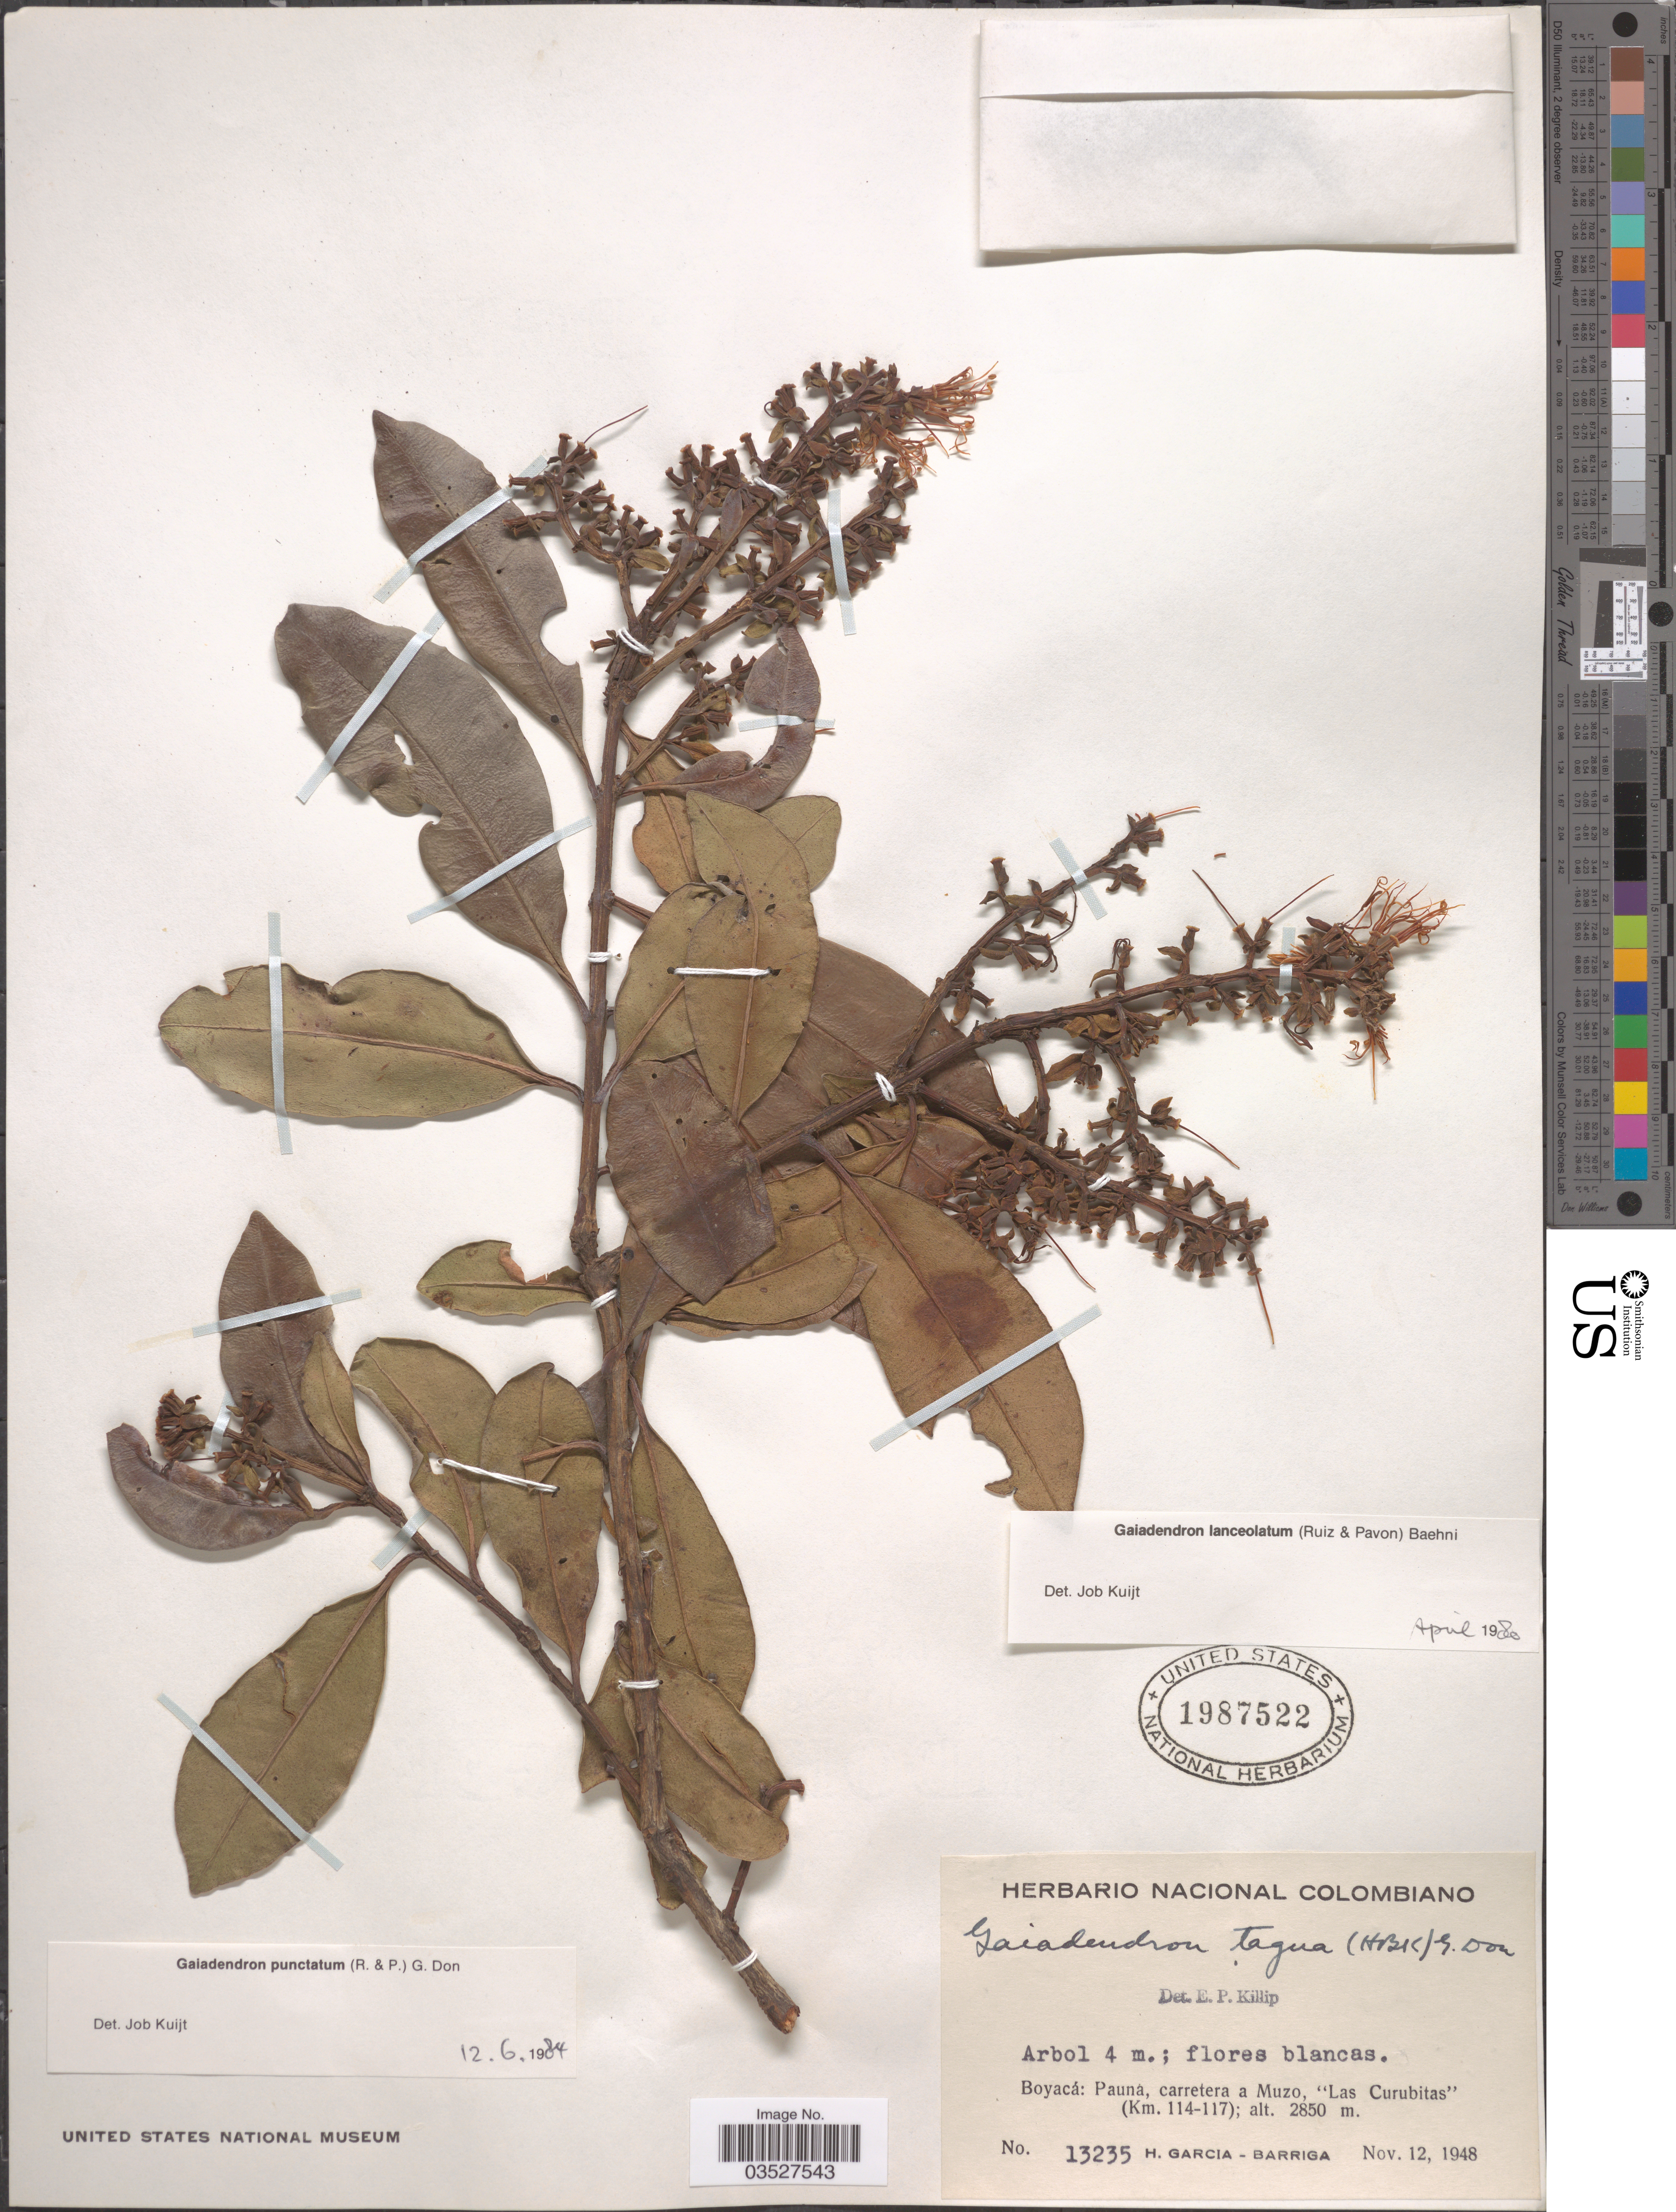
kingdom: Plantae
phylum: Tracheophyta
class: Magnoliopsida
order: Santalales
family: Loranthaceae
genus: Gaiadendron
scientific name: Gaiadendron punctatum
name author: (Ruiz & Pav.) G. Don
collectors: H. García Barriga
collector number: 13235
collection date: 1948-11-12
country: Colombia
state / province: Boyacá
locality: Pauná, carretera a Muzo, "Las Curubitas" (Km. 114-117).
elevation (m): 2850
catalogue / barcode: US 1987522